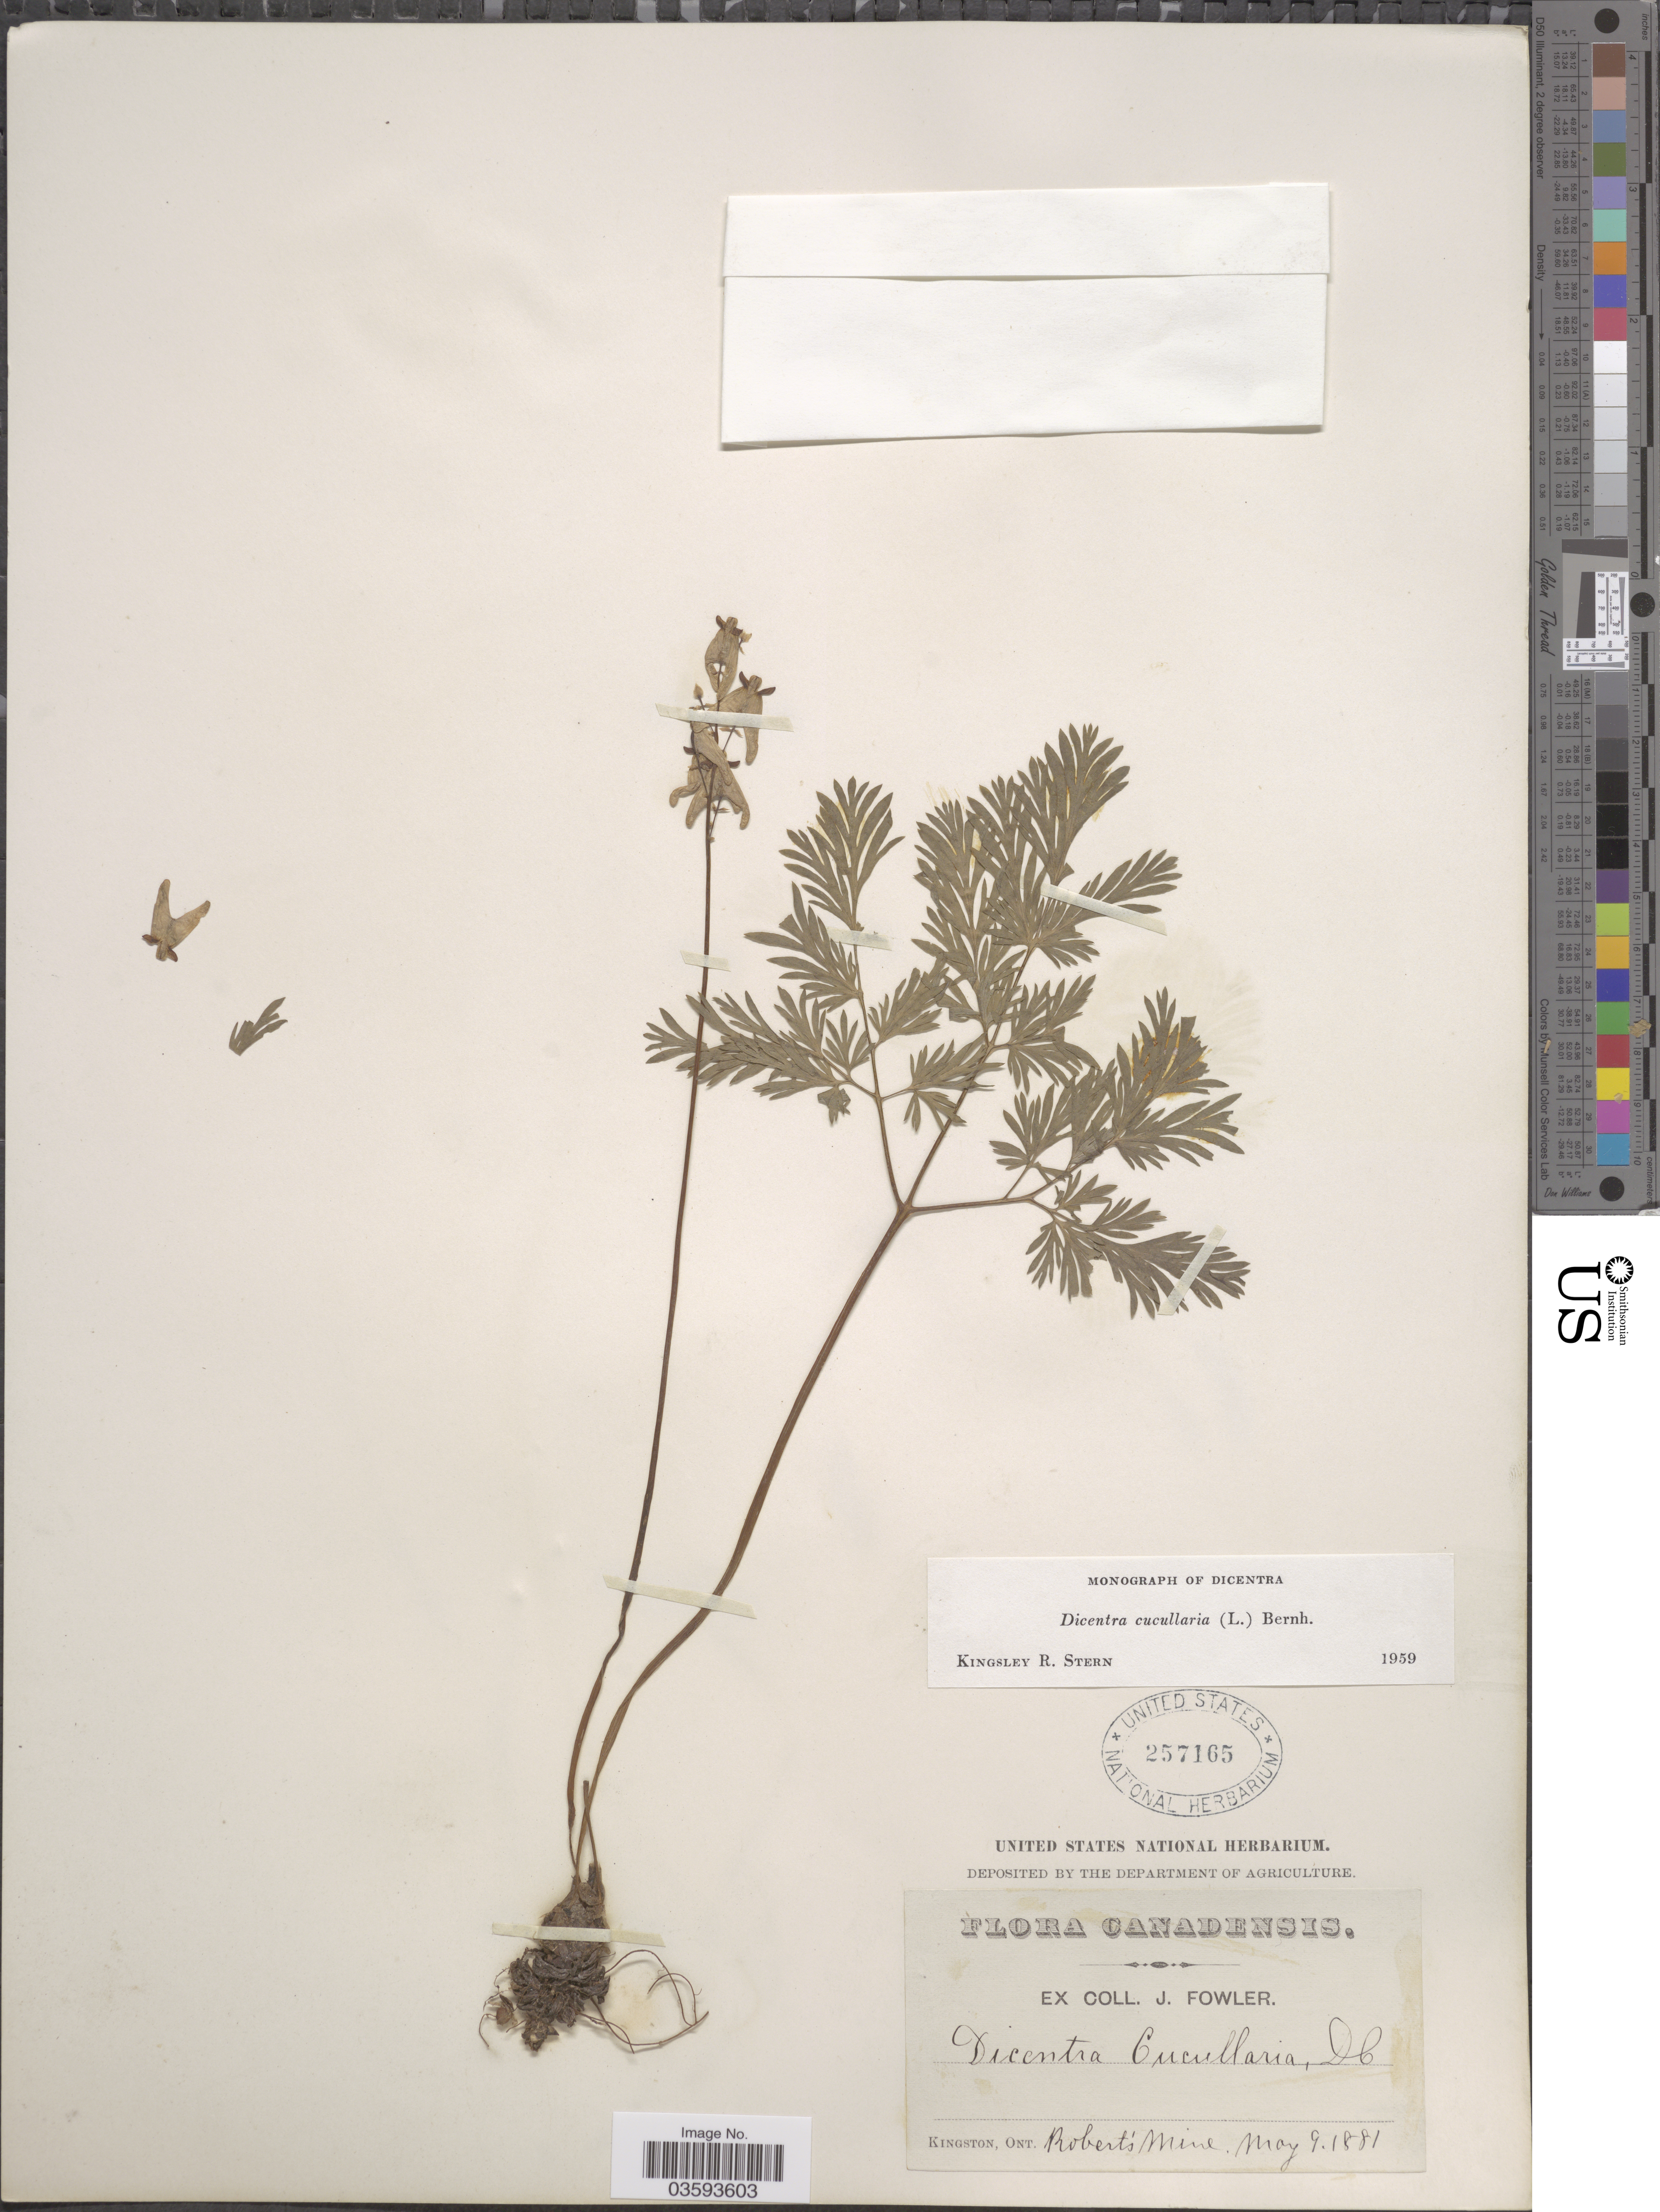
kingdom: Plantae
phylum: Tracheophyta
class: Magnoliopsida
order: Ranunculales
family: Papaveraceae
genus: Dicentra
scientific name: Dicentra cucullaria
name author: (L.) Bernh.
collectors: J. Fowler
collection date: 1881-05-09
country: Canada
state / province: Ontario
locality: Kingston. Robert's Mine.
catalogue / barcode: US 257165